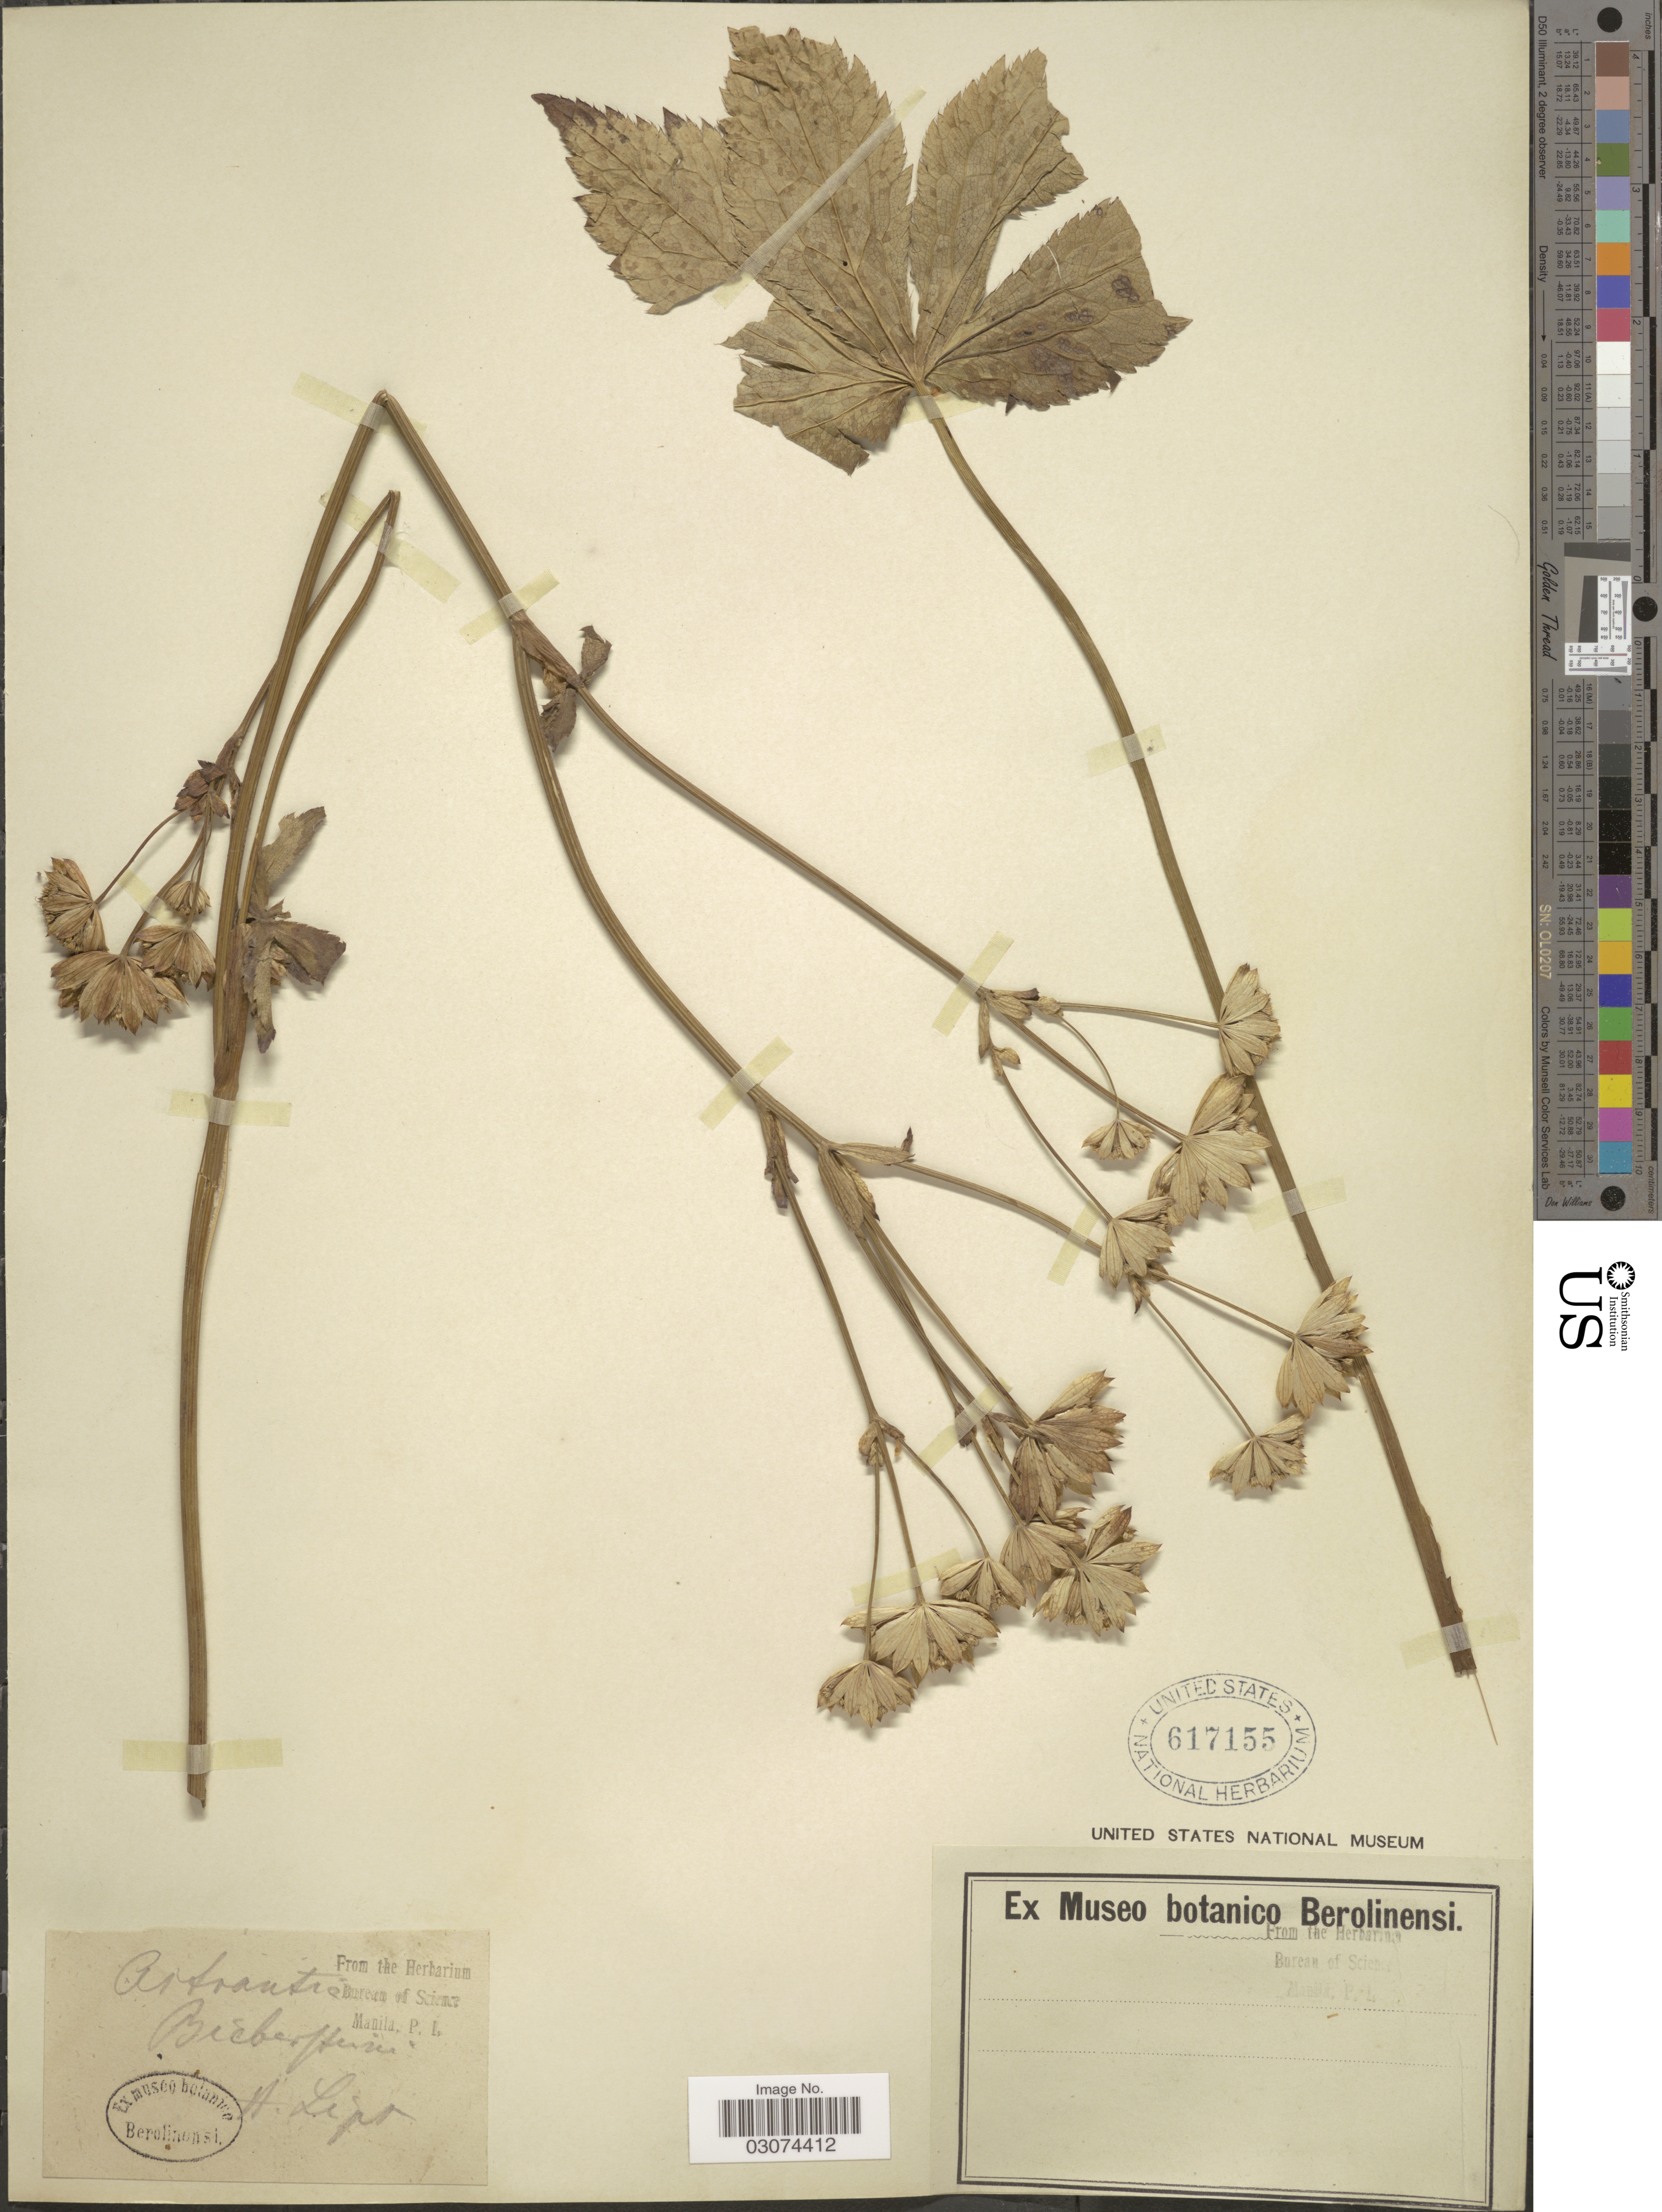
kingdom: Plantae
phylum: Tracheophyta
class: Magnoliopsida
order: Apiales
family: Apiaceae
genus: Astrantia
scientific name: Astrantia biebersteinii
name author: Fisch. & C.A. Mey.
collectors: A. Lips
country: Germany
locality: Bieberstein.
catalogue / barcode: US 617155